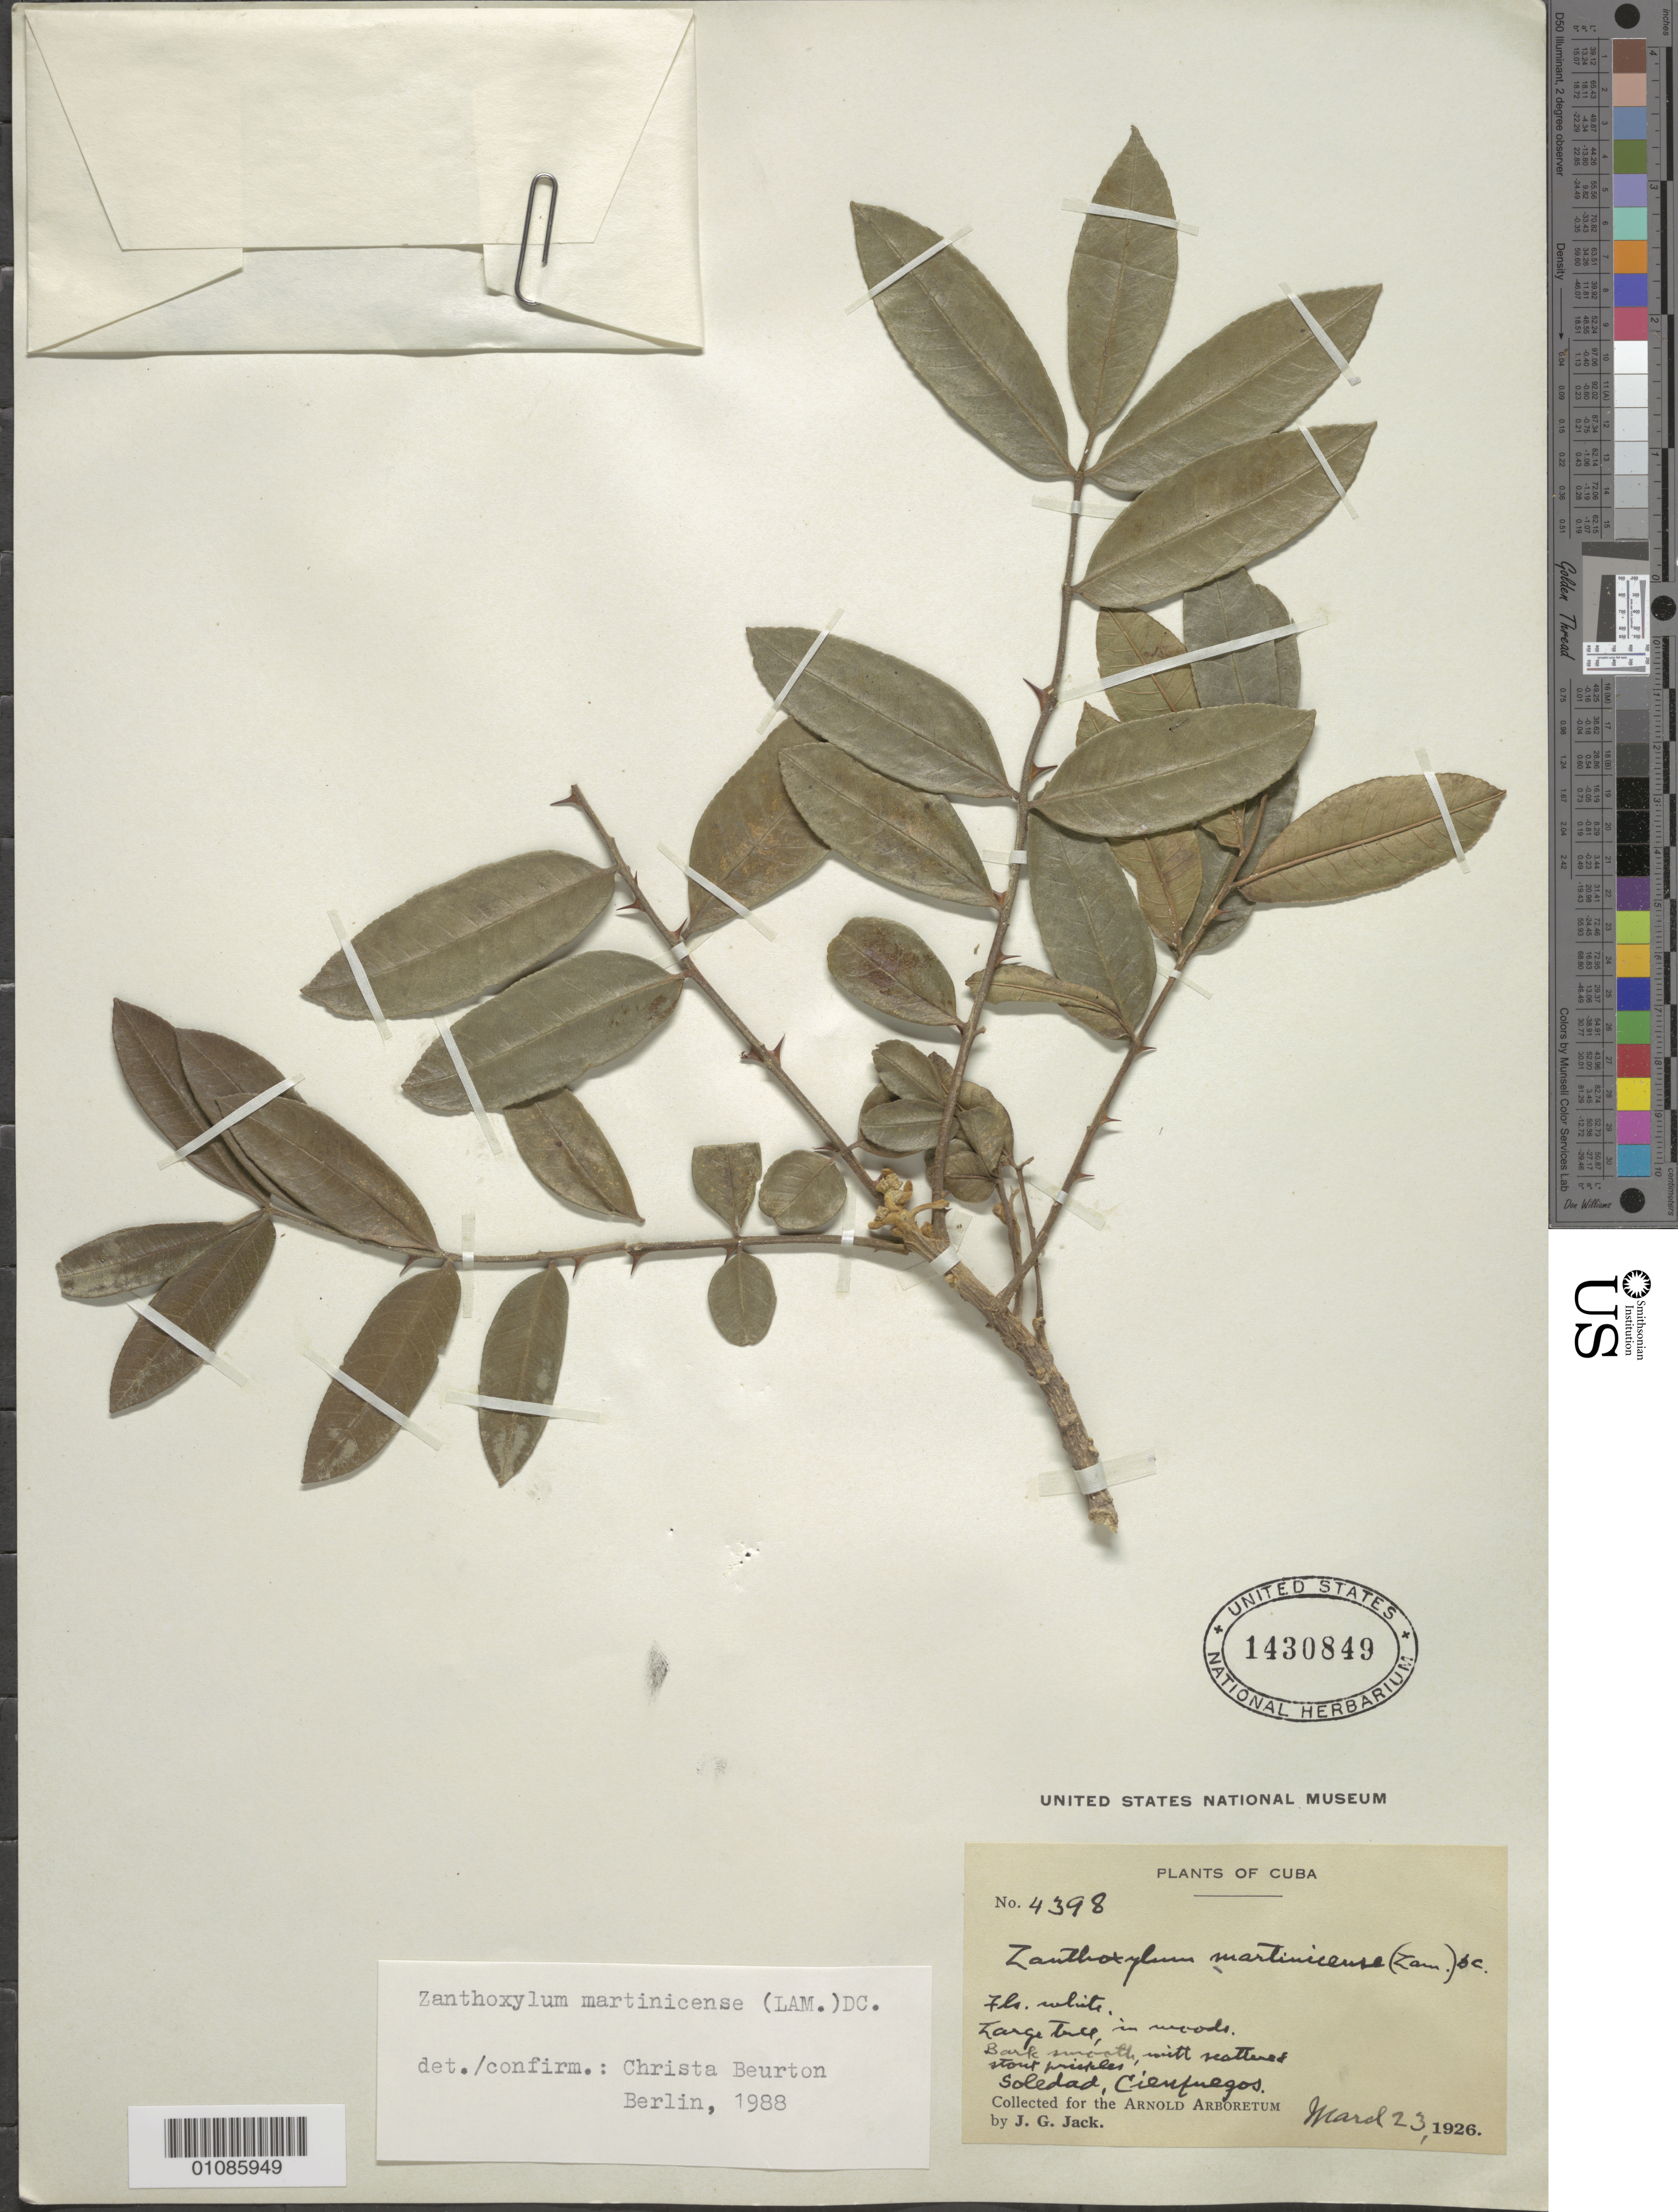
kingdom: Plantae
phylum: Tracheophyta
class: Magnoliopsida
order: Sapindales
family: Rutaceae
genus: Zanthoxylum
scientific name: Zanthoxylum martinicense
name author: (Lam.) DC.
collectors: J. G. Jack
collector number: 4398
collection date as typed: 23 Mar 1926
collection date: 1926-03-23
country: Cuba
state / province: Cienfuegos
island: Cuba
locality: Cienfuegos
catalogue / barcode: US 1430849